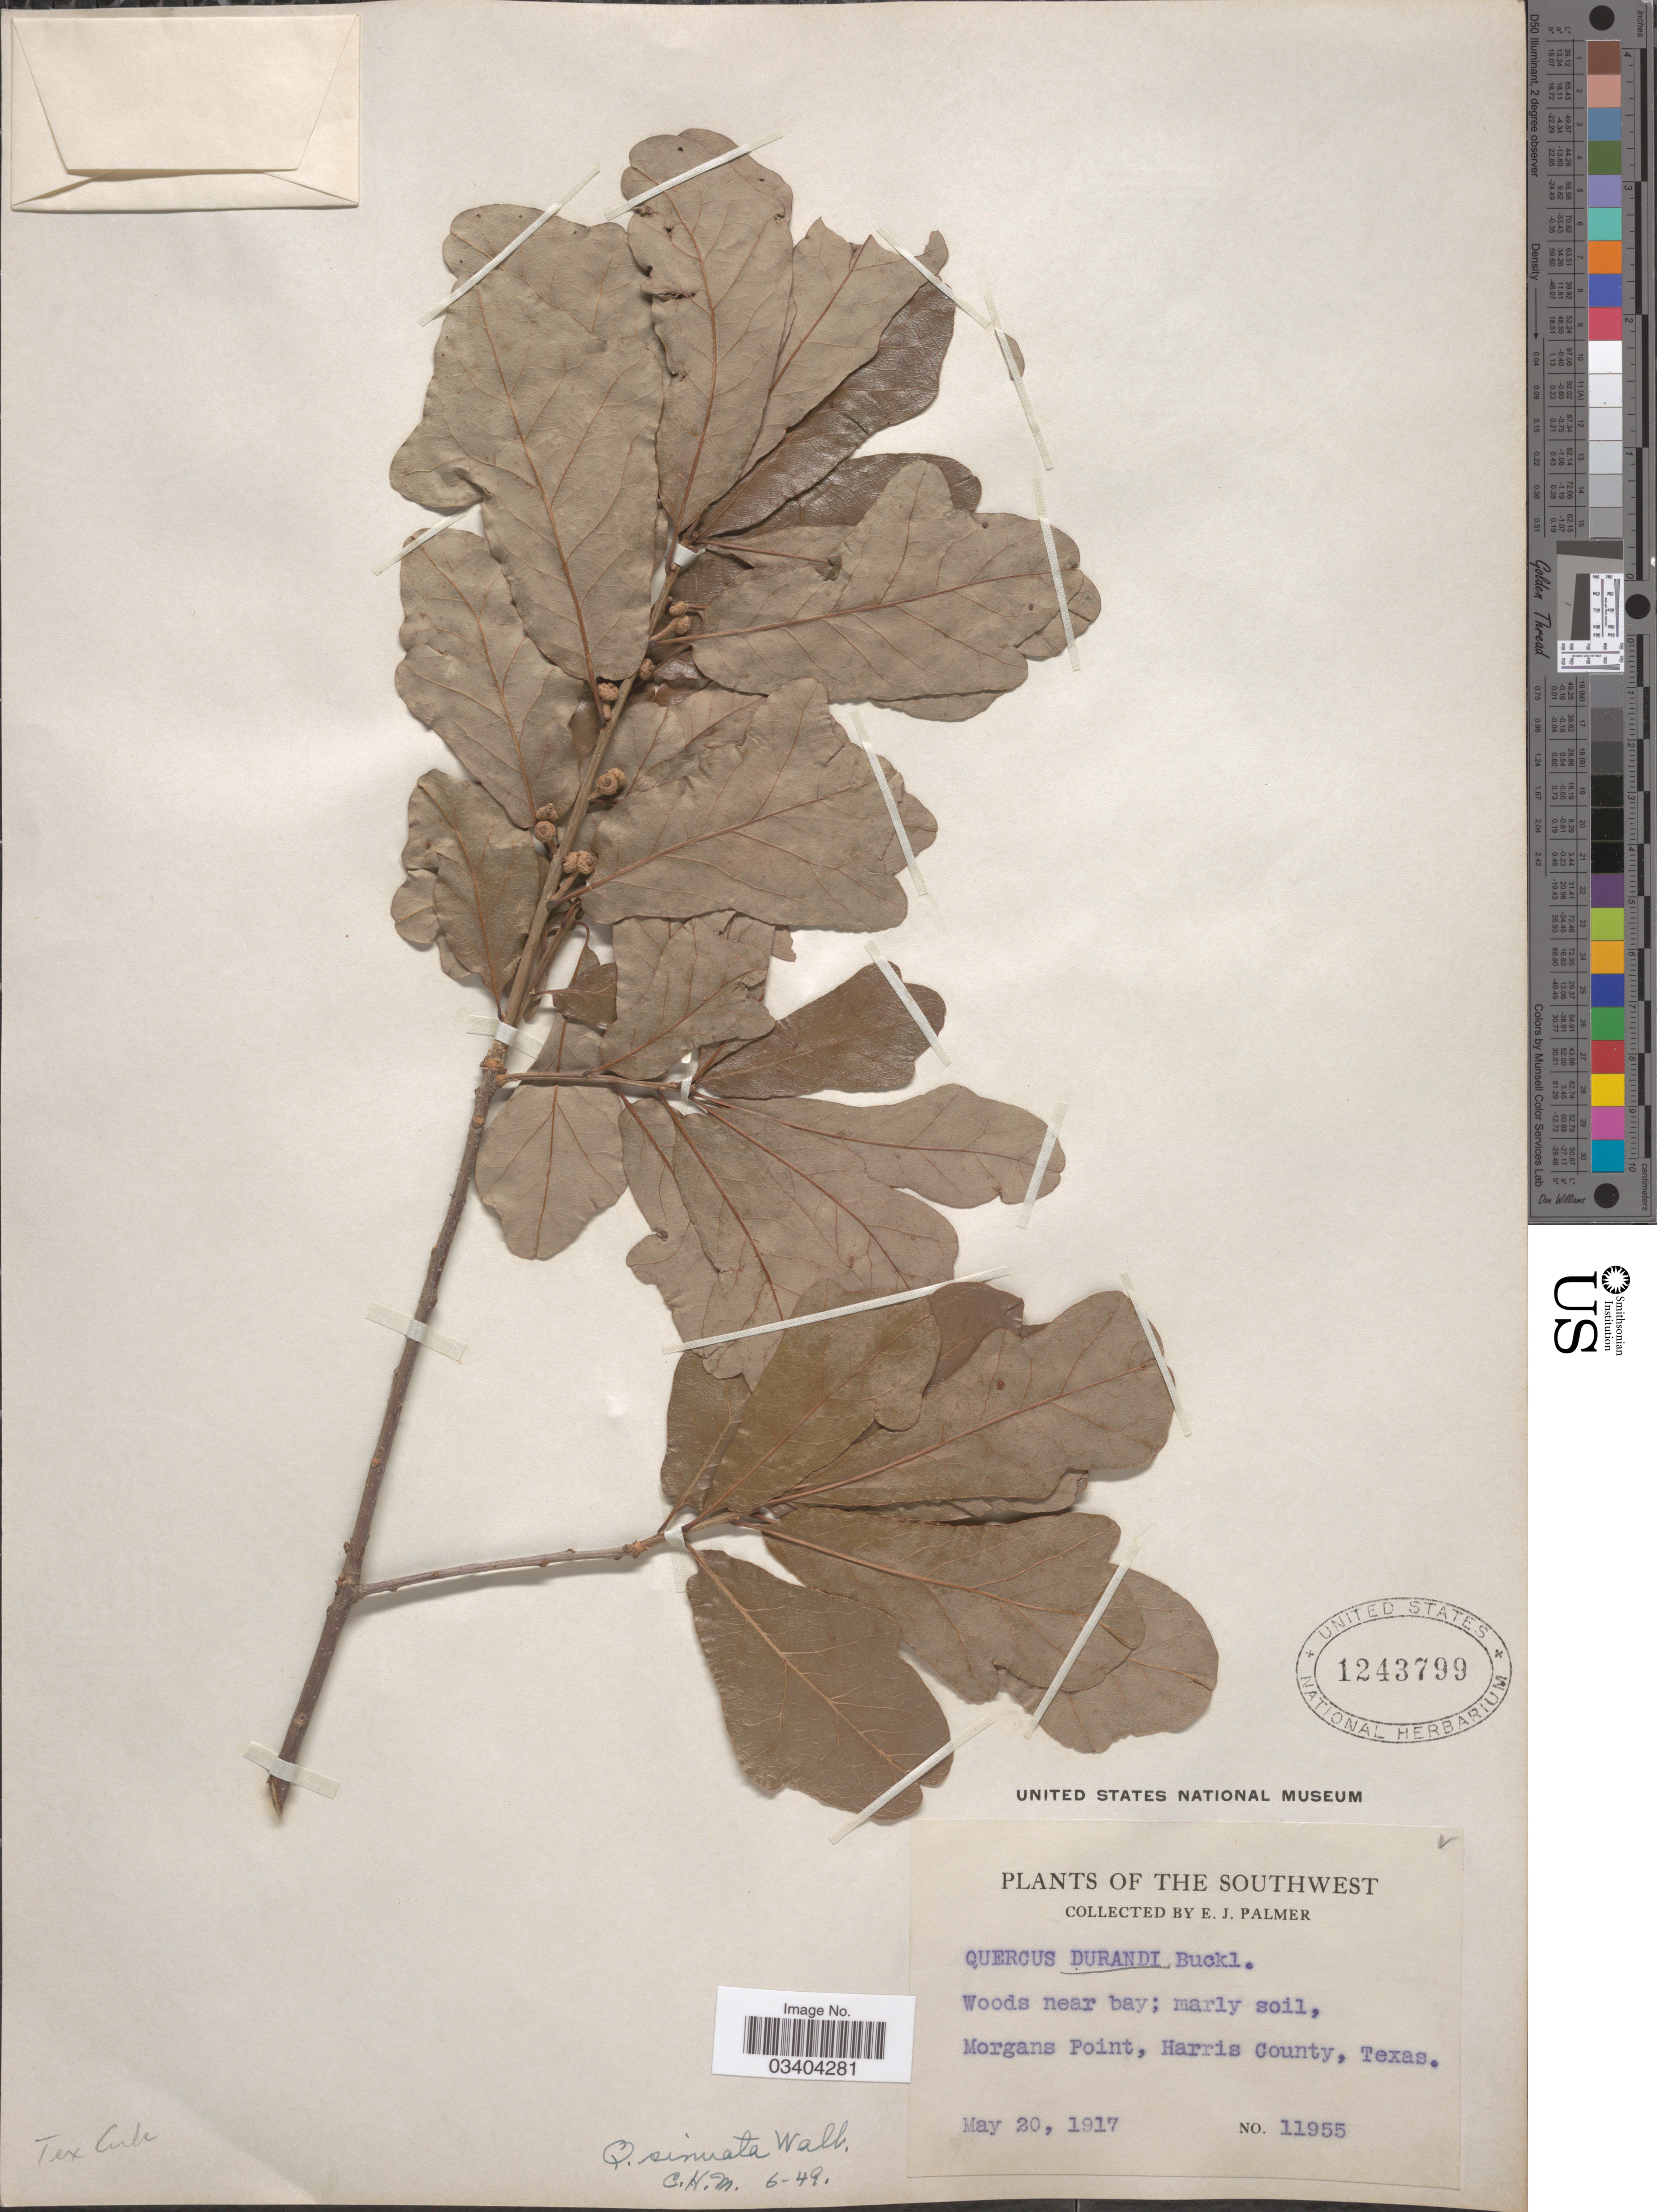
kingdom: Plantae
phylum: Tracheophyta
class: Magnoliopsida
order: Fagales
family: Fagaceae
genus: Quercus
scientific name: Quercus durandii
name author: Buckley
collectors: E. J. Palmer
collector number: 11955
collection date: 1917-05-20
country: United States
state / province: Texas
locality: The Southwest. Woods near bay; Morgans Point, Harris County.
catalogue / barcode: US 1243799